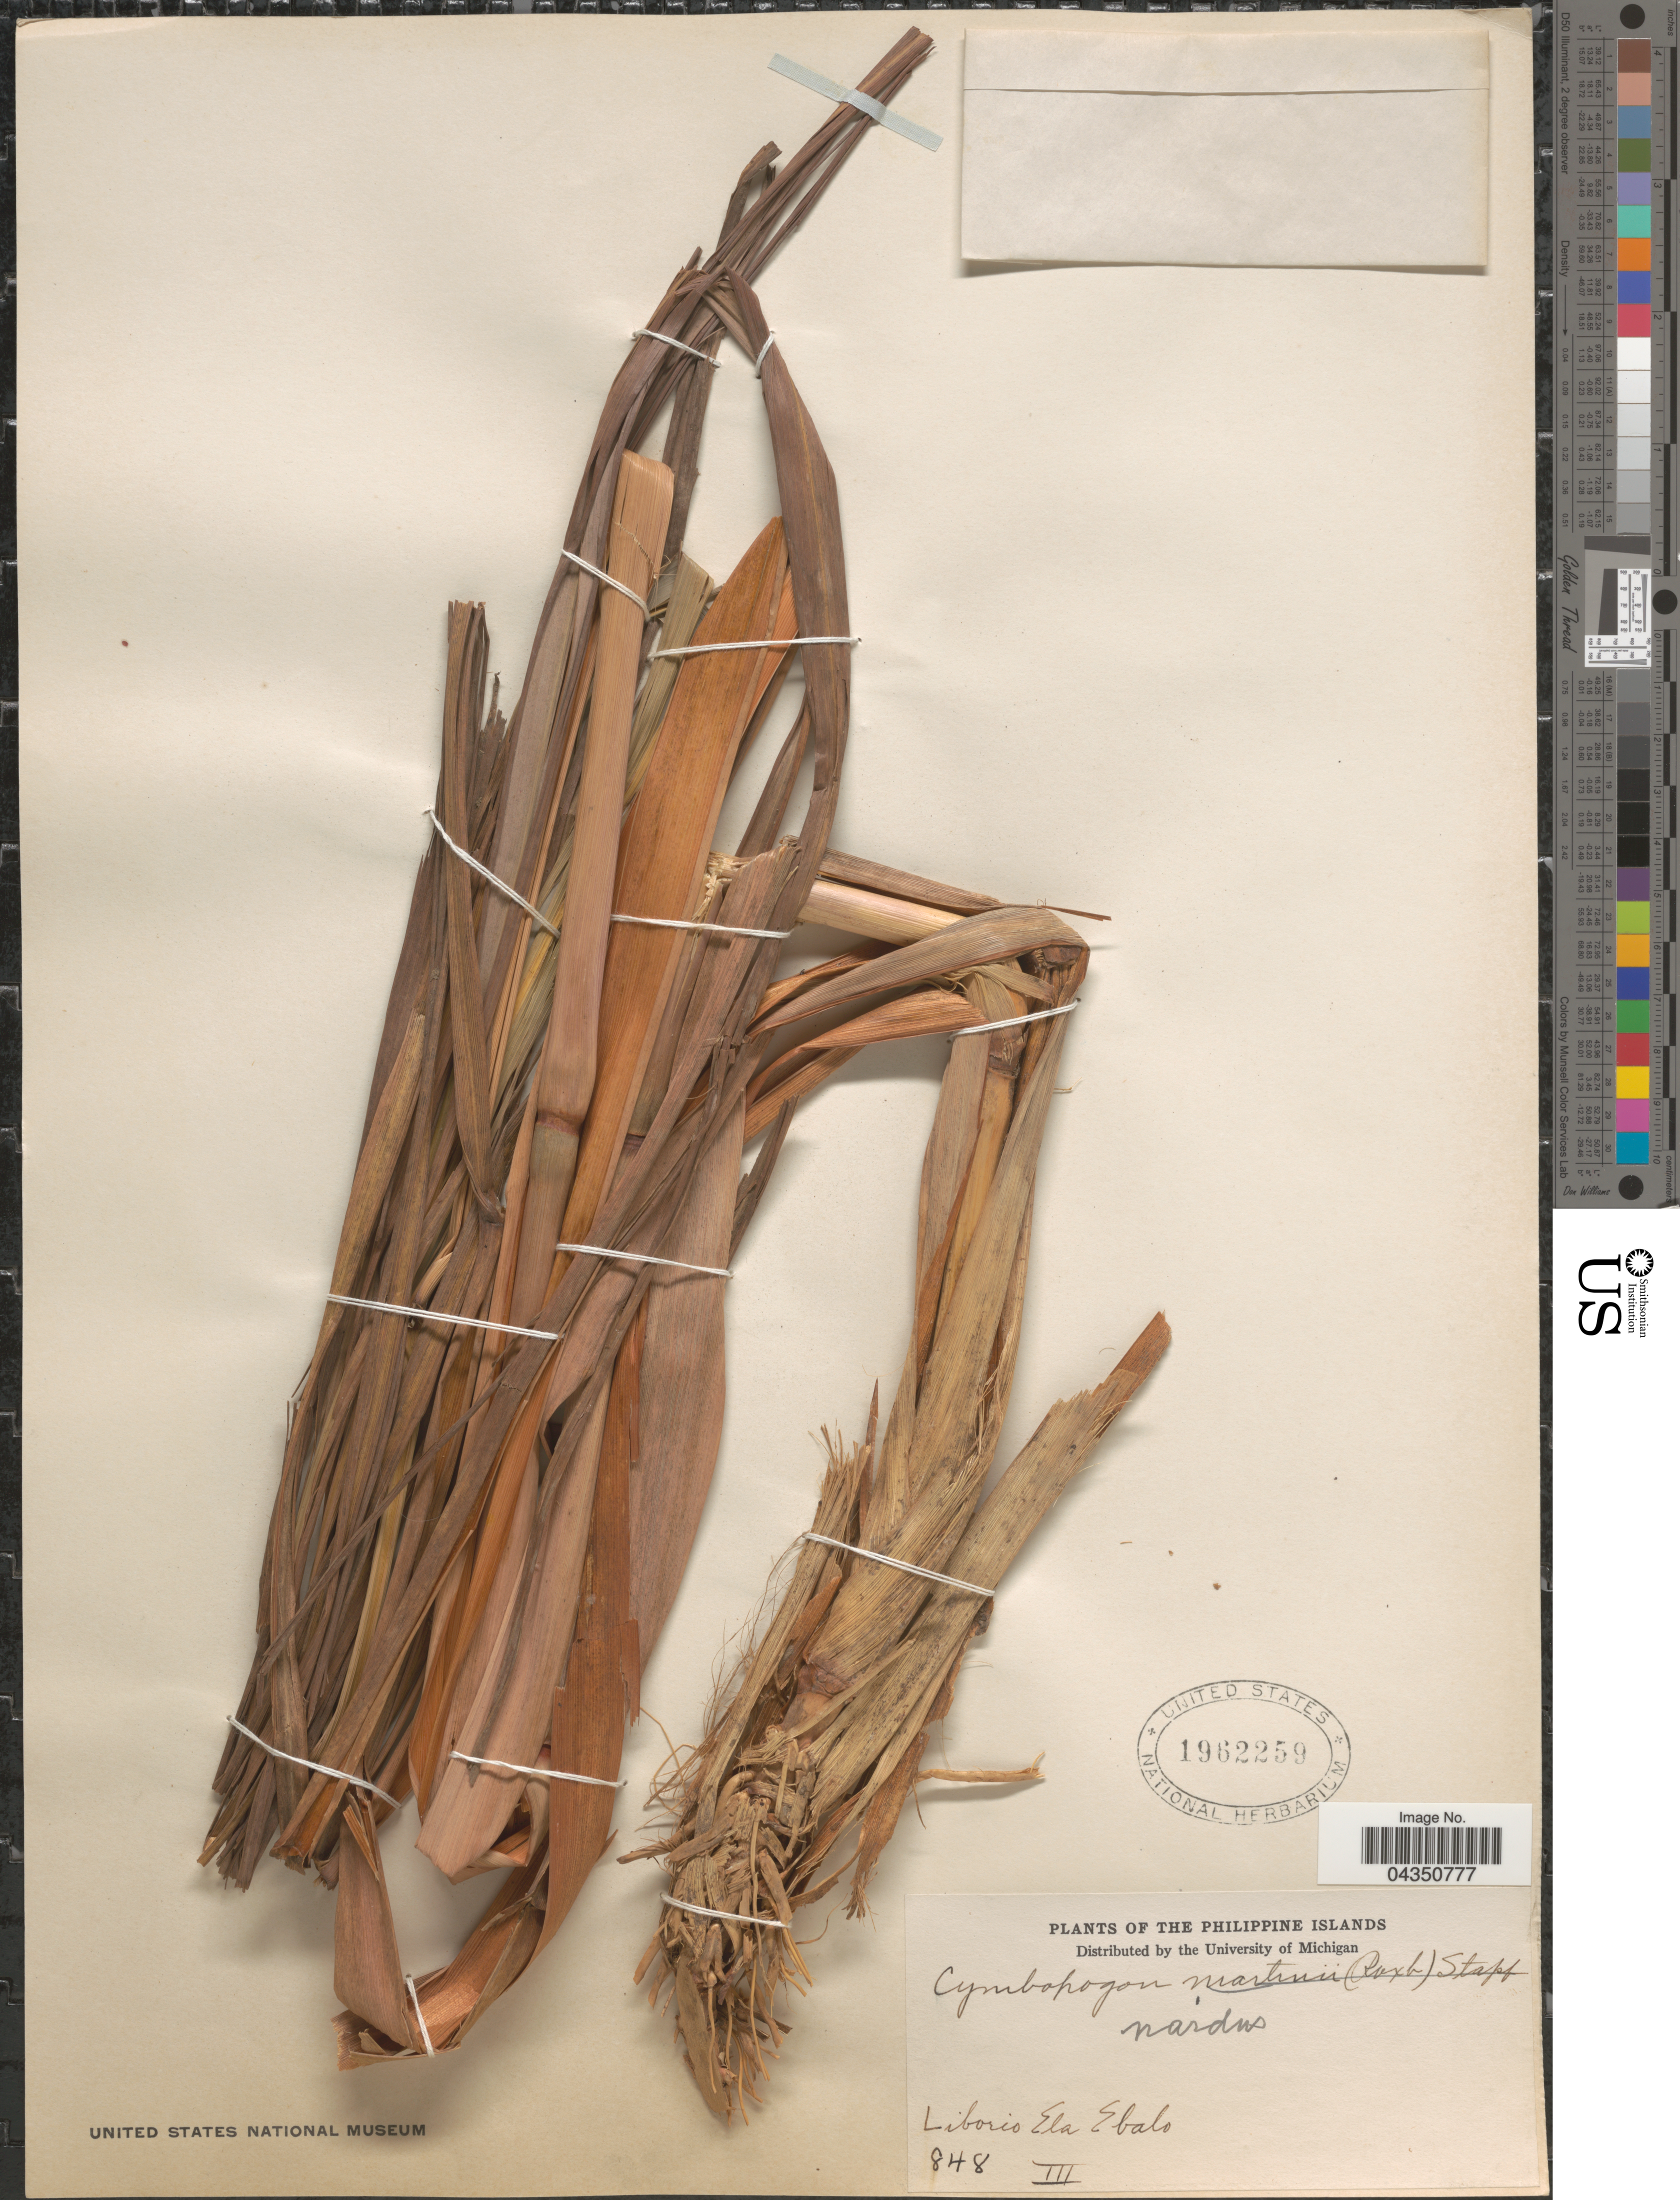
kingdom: Plantae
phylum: Tracheophyta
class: Liliopsida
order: Poales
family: Poaceae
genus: Cymbopogon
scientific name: Cymbopogon nardus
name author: (L.) Rendle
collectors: L. Ebalo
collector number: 848III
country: Philippines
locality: The Philippine Islands.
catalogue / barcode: US 1962259